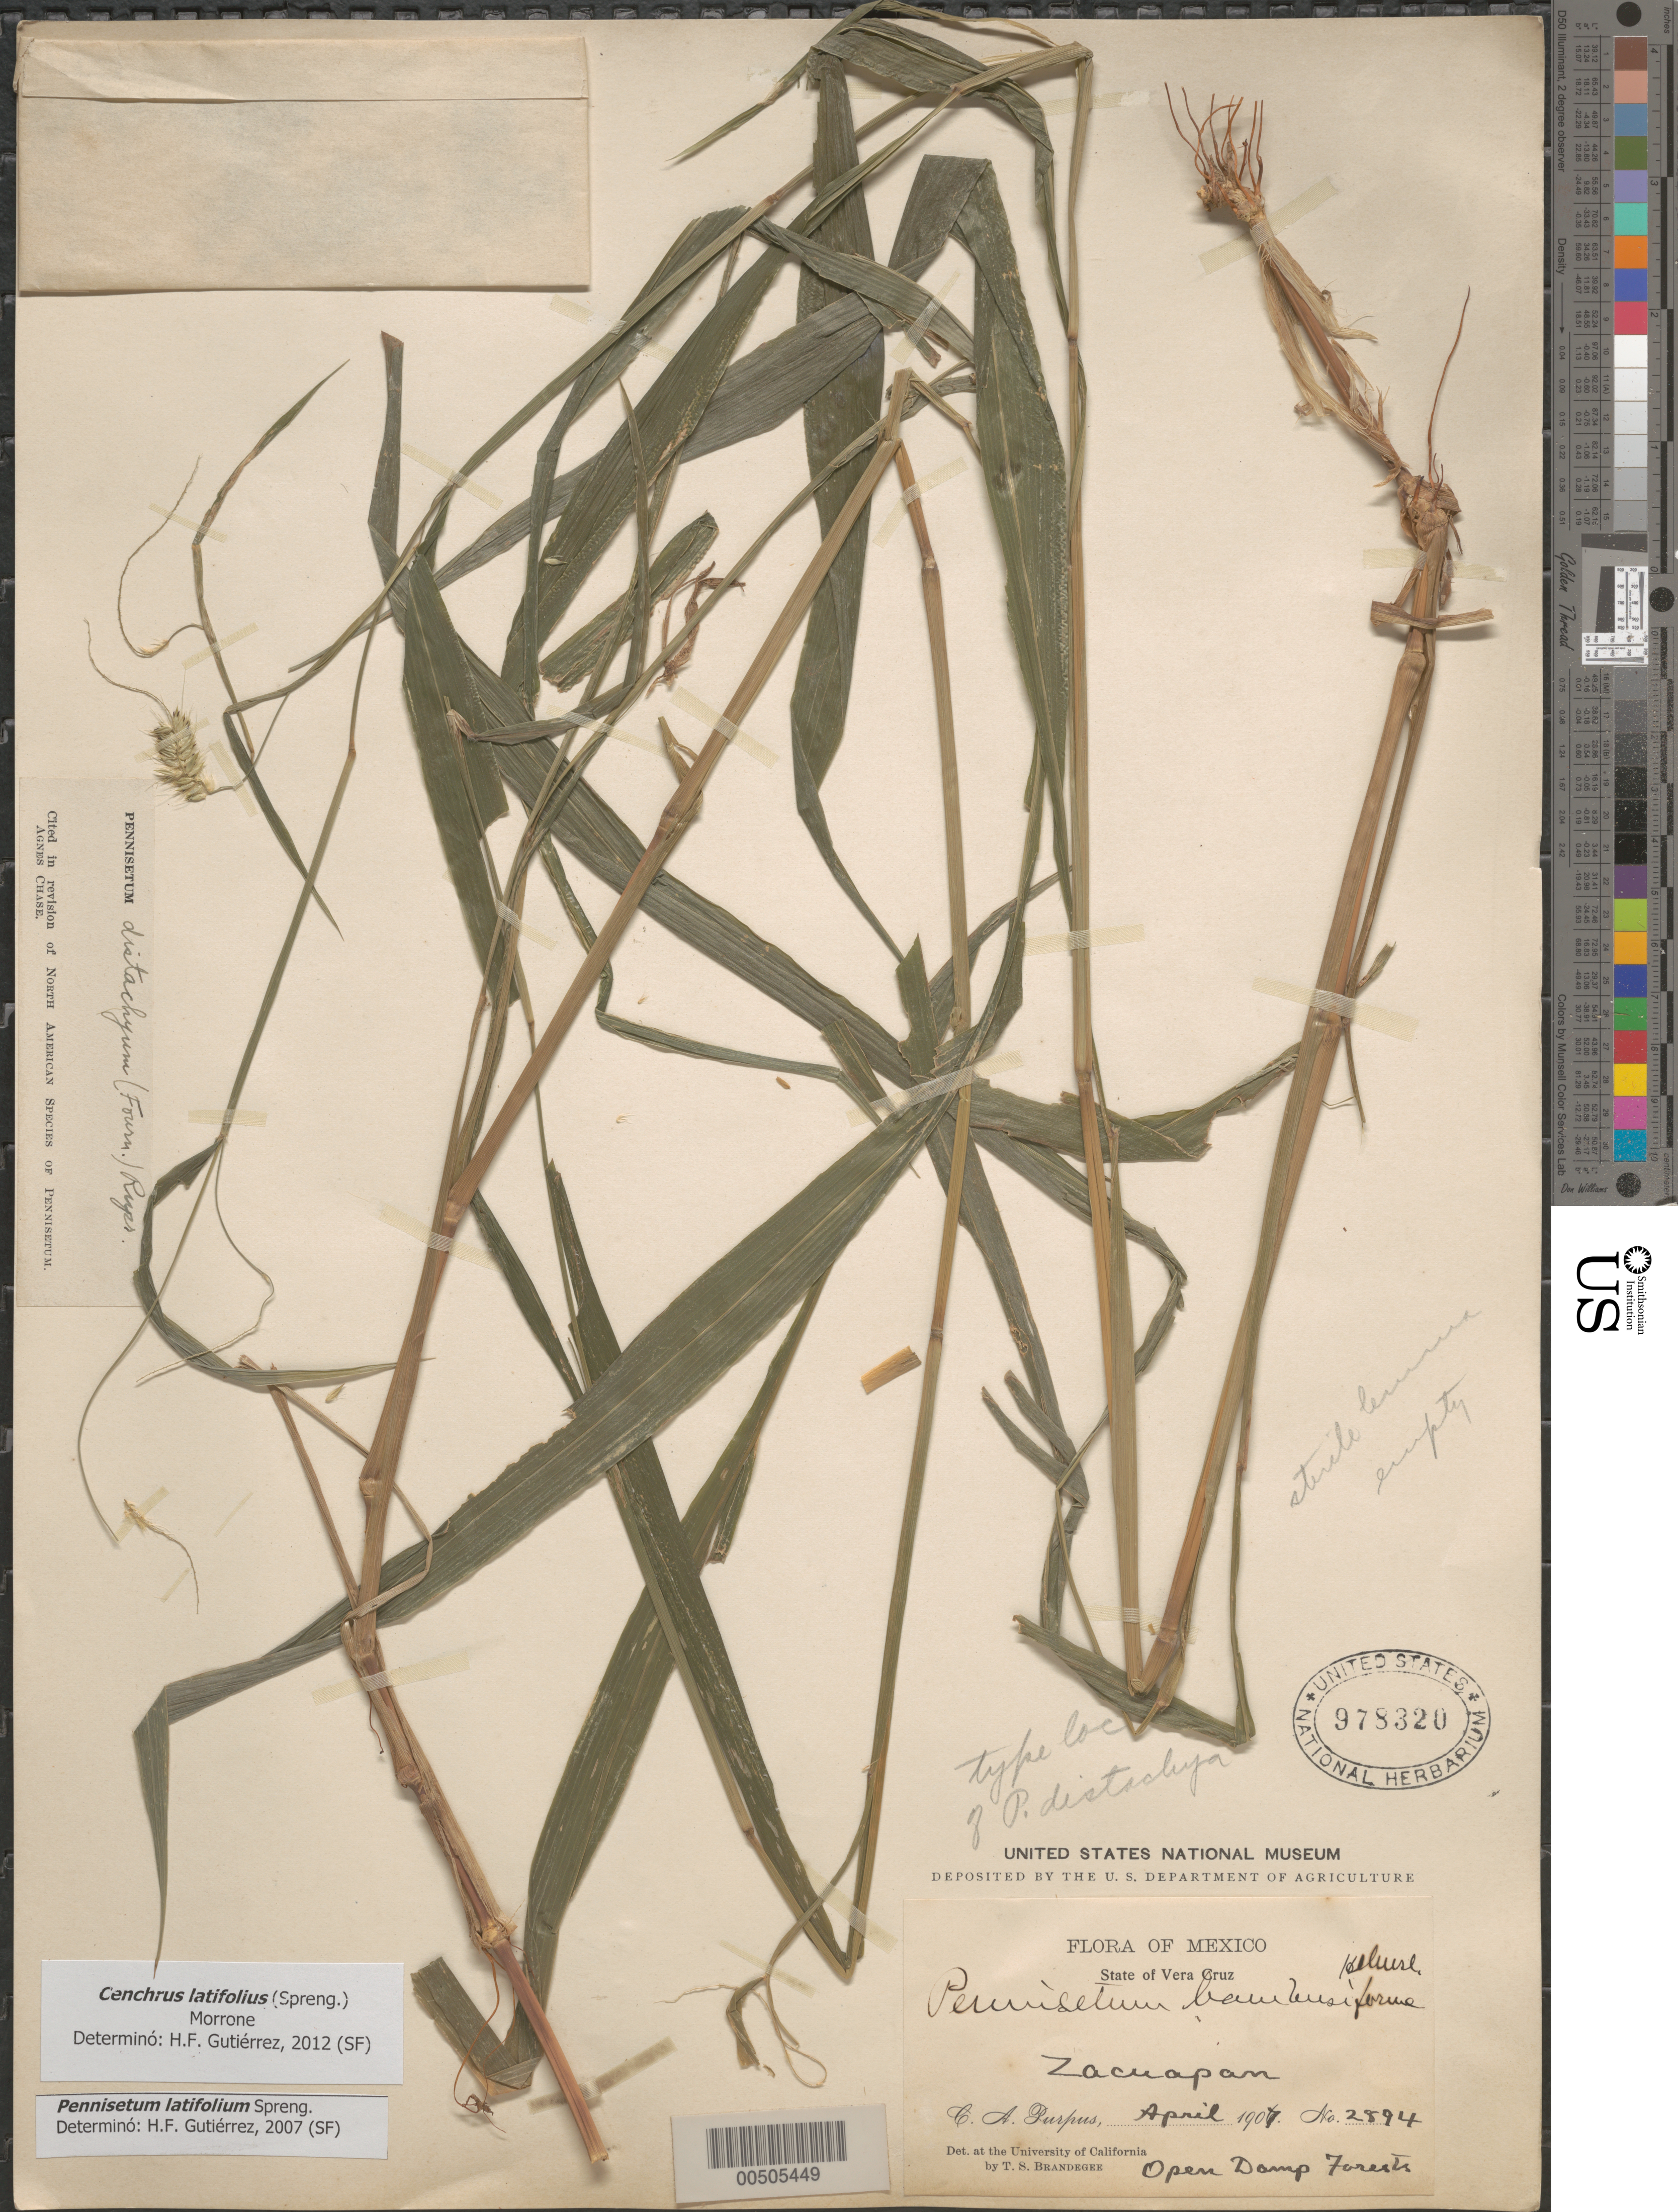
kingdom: Plantae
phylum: Tracheophyta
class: Liliopsida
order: Poales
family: Poaceae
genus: Cenchrus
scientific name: Cenchrus latifolius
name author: (Spreng.) Morrone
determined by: Gutiérrez, H. F.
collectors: C. A. Purpus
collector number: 2894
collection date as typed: Apr 1907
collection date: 1907-04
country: Mexico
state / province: Veracruz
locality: Zacuapan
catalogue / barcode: US 978320